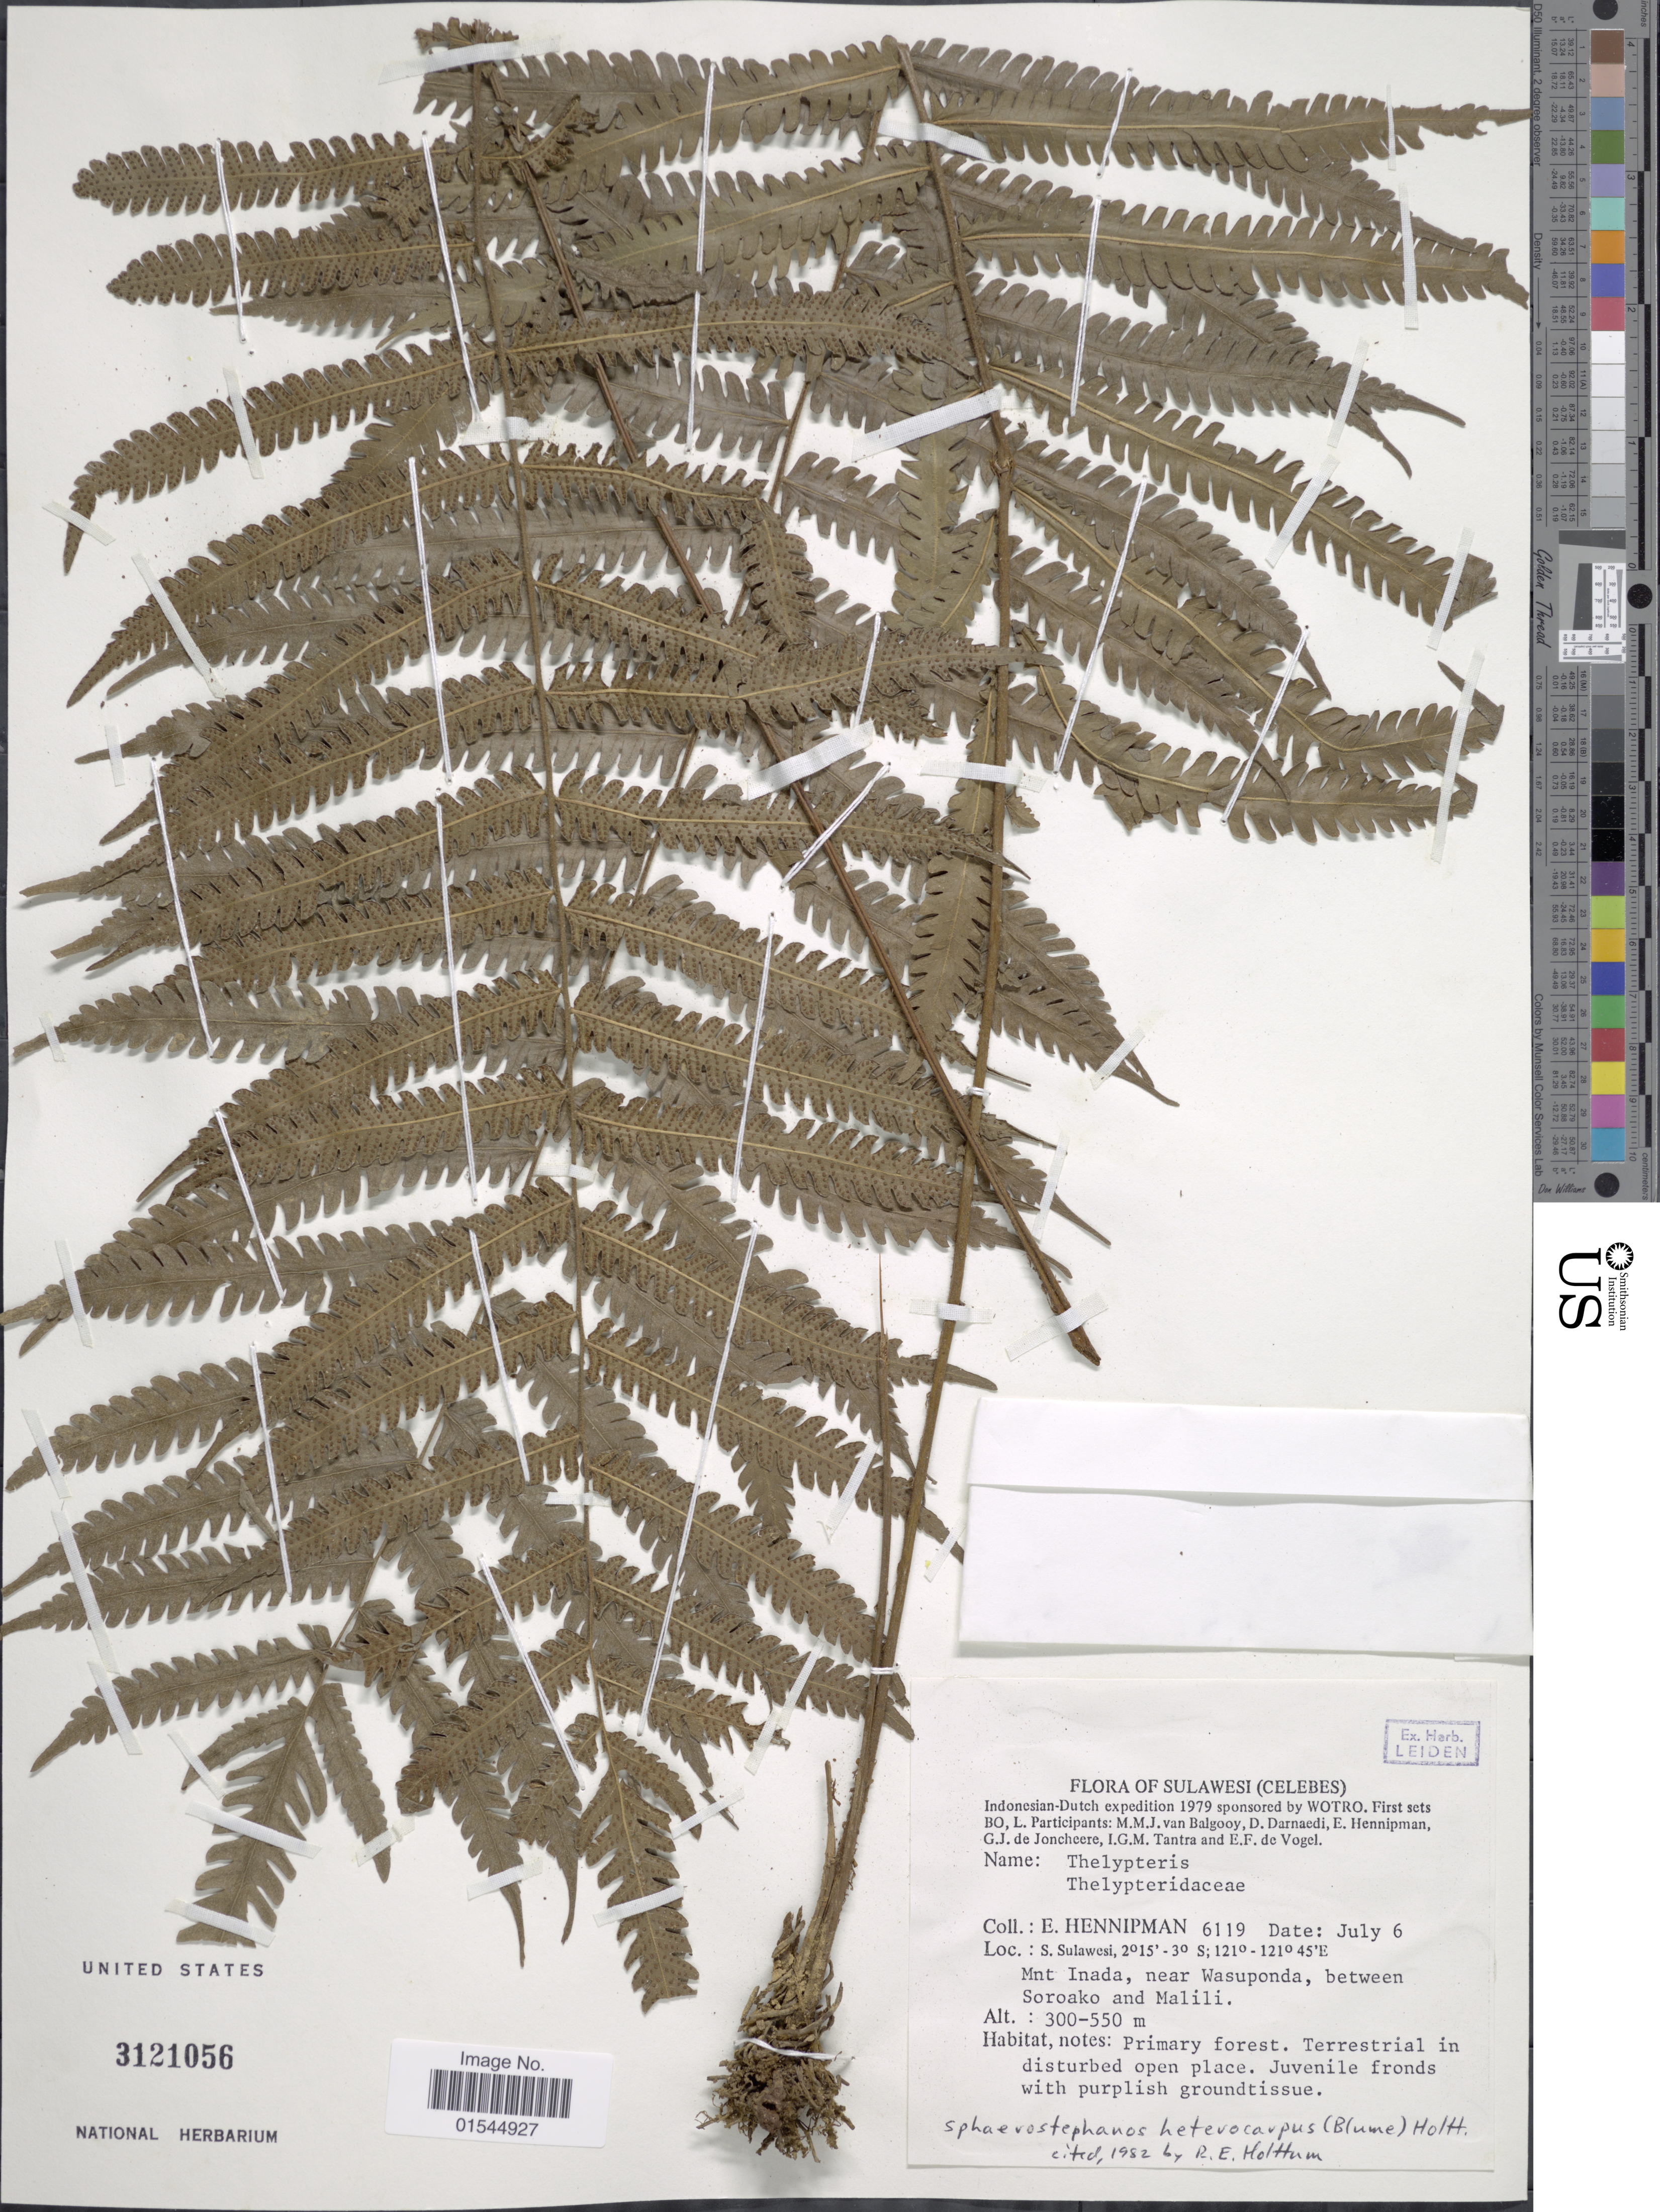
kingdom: Plantae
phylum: Tracheophyta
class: Polypodiopsida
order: Polypodiales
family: Thelypteridaceae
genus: Sphaerostephanos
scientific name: Sphaerostephanos heterocarpus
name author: (Blume) Holttum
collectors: E. Hennipman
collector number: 6119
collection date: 1979-07-06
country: Indonesia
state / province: Sulawesi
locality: Sulawesi (Celebes), S. Sulawesi, Mnt Inada, near Wasuponda, between Soroako and Malili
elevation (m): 300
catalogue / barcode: US 3121056